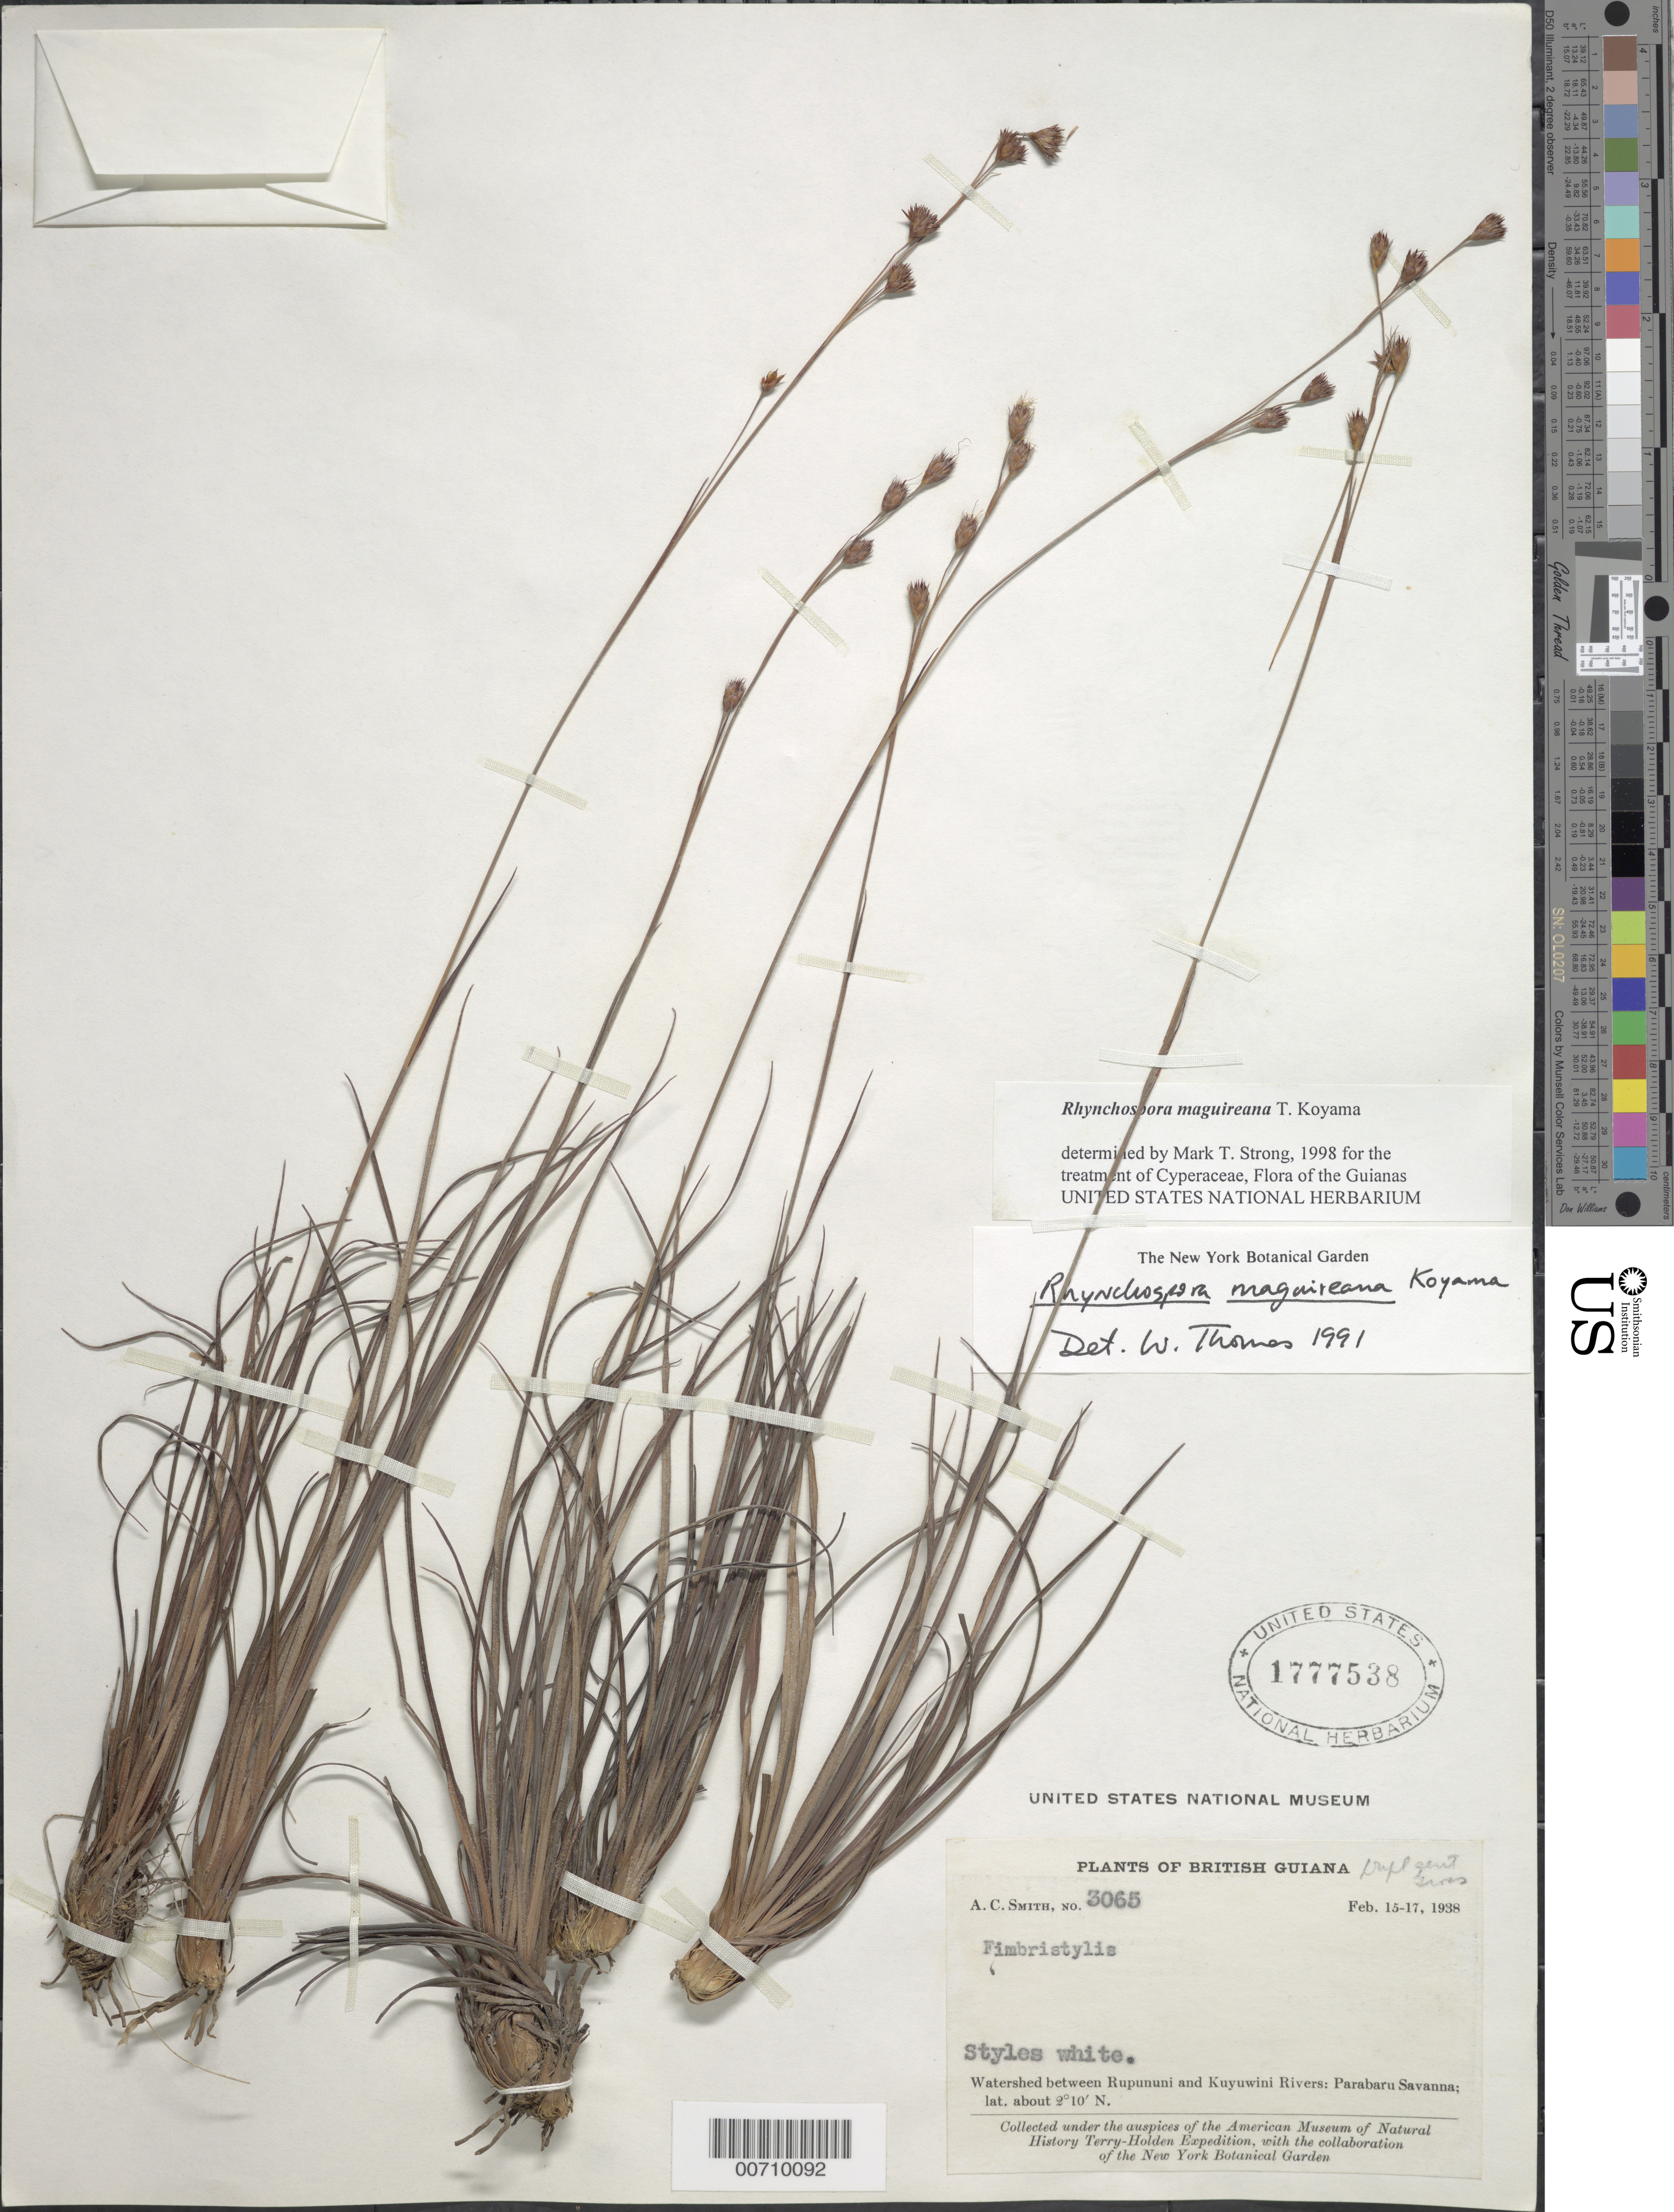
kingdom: Plantae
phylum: Tracheophyta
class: Liliopsida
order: Poales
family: Cyperaceae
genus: Rhynchospora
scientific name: Rhynchospora maguireana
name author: T. Koyama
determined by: Strong, M. T., (US), Smithsonian Institution - National Museum of Natural History (UNITED STATES)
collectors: A. C. Smith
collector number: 3065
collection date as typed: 15-Feb-38 to 17-Feb-38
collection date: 1938-02-15/1938-02-17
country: Guyana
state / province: U. Takutu-U. Essequibo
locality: Rupununi R., watershed between it and Kuyuwini R; Parabaru Savanna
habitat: Watershed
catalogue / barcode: US 1777538